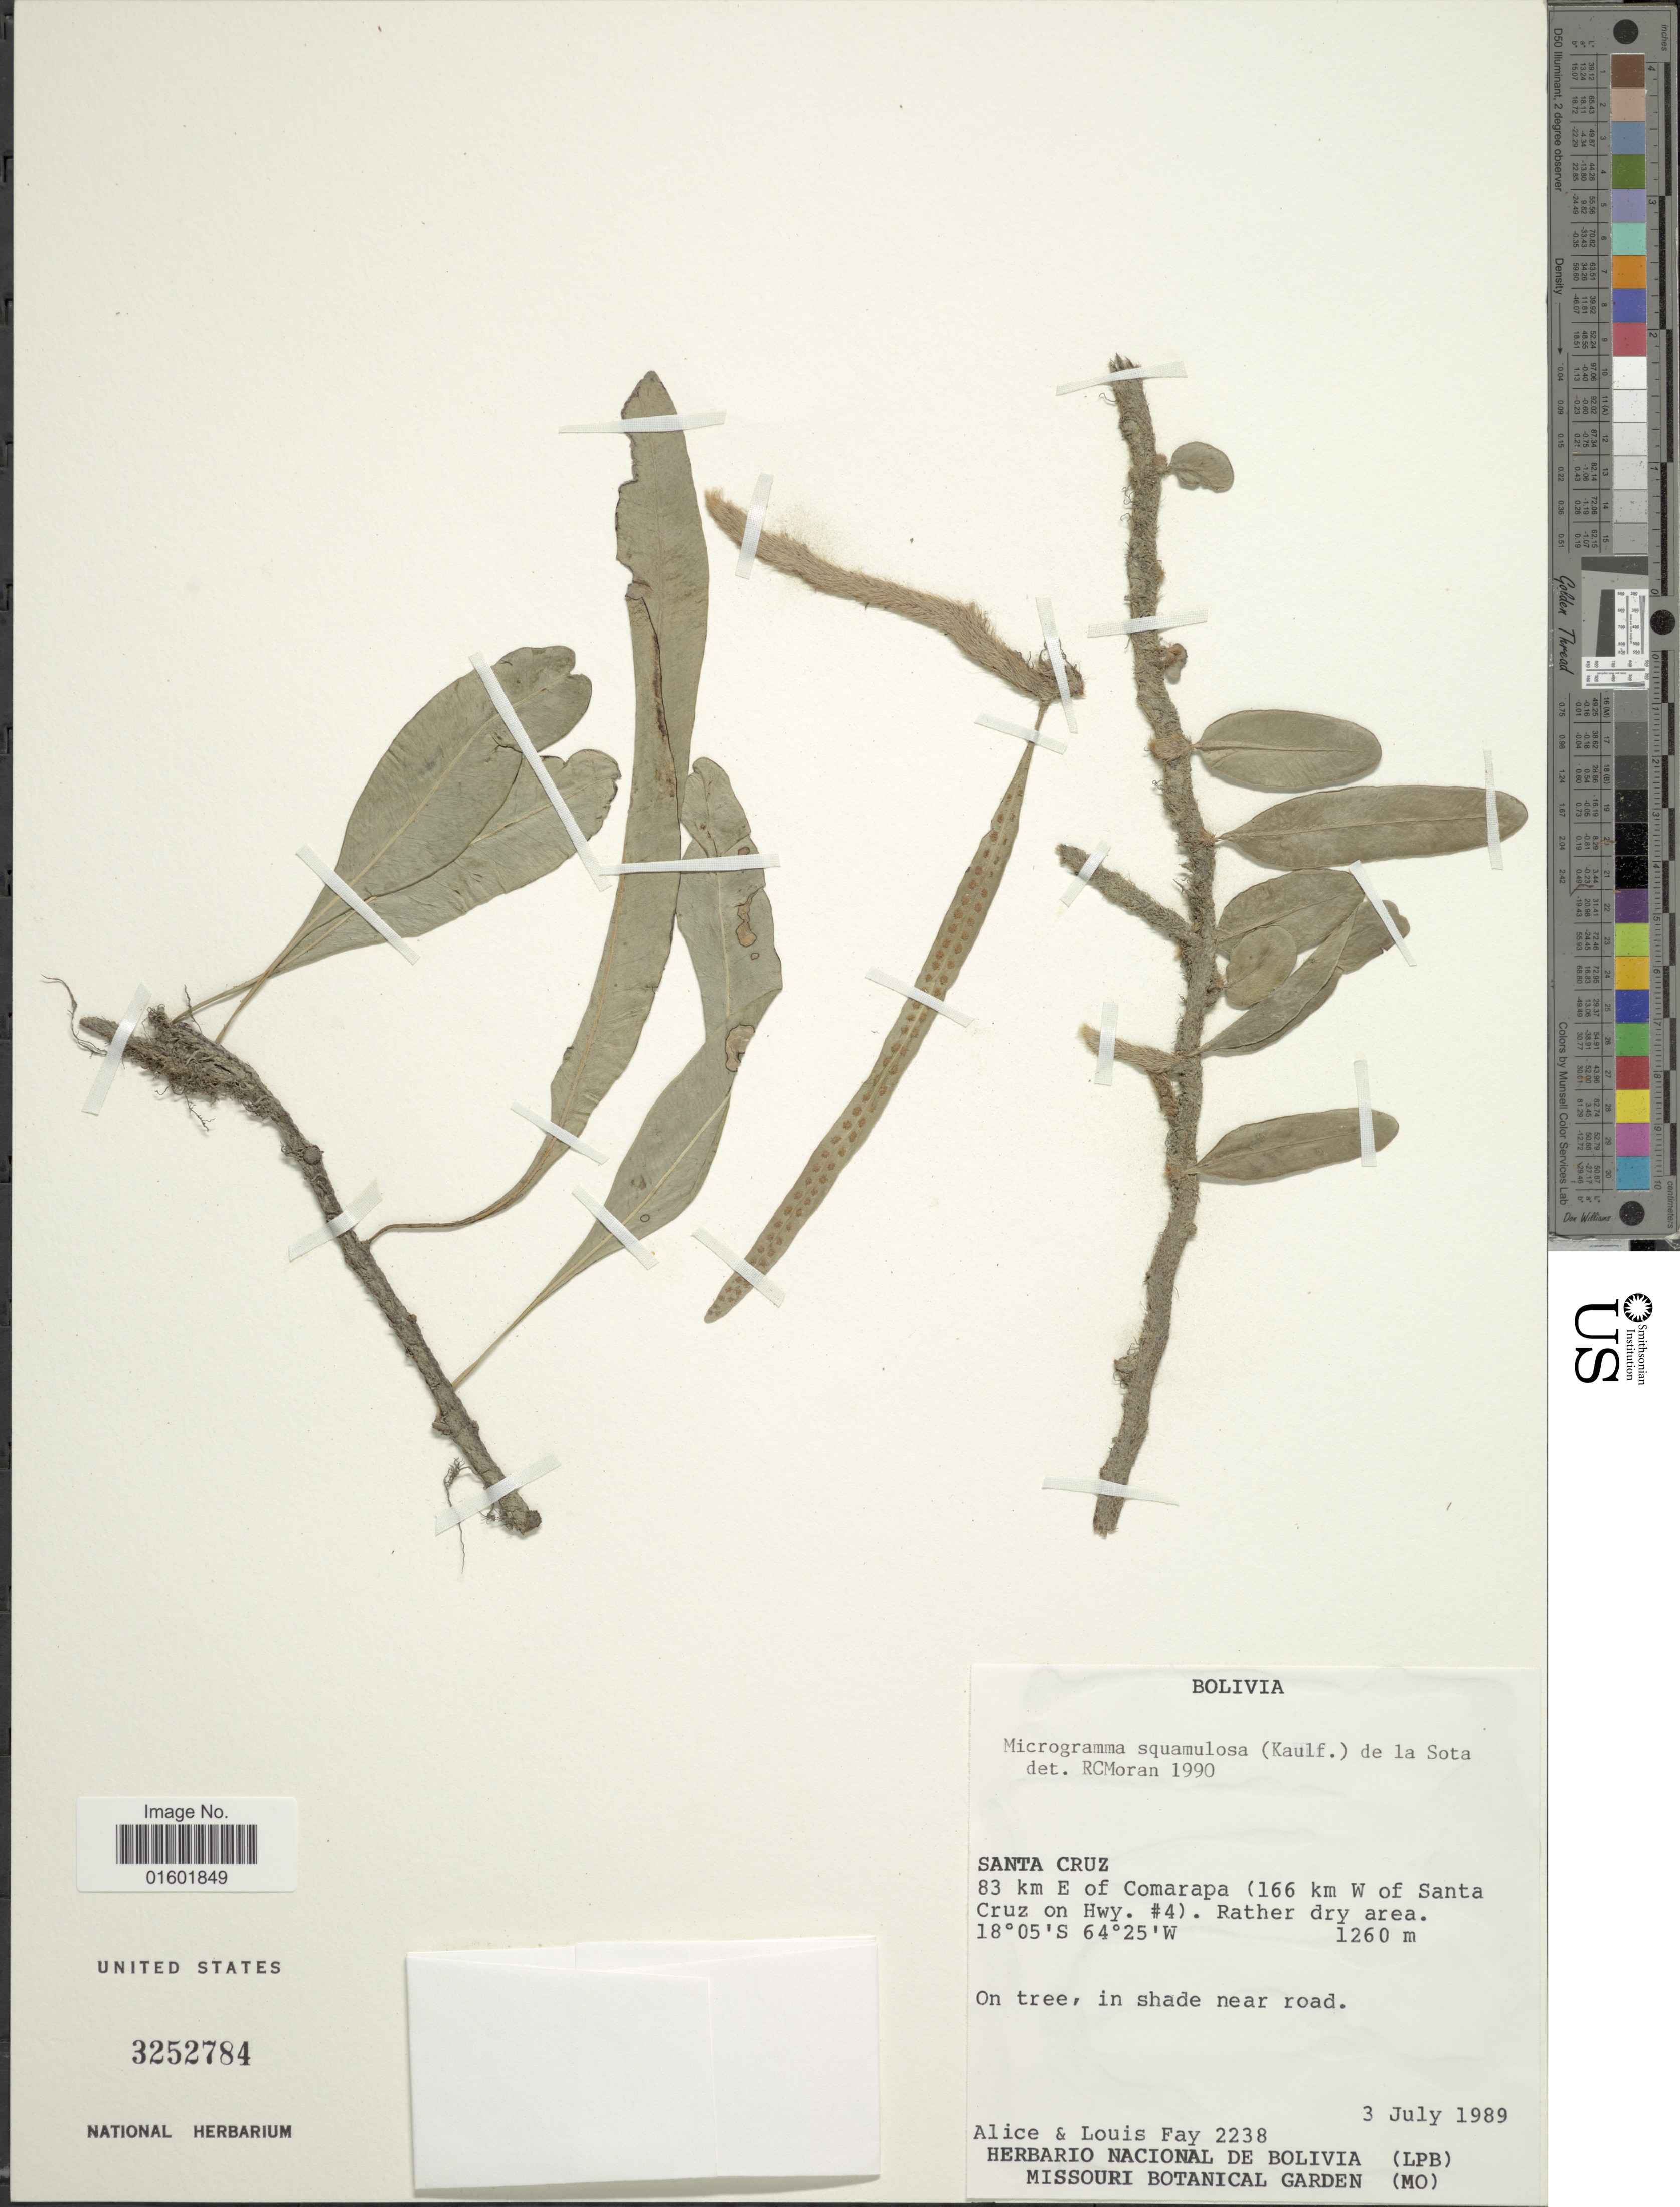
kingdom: Plantae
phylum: Tracheophyta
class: Polypodiopsida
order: Polypodiales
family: Polypodiaceae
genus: Microgramma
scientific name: Microgramma squamulosa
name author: (Kaulf.) Sota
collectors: A. Fay & L. Fay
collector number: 2238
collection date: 1989-07-03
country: Bolivia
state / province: Santa Cruz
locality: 83 km E of Comarapa (166 km W of Santa Cruz on Hwy. #4). Rather dry area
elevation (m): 1260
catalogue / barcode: US 3252784